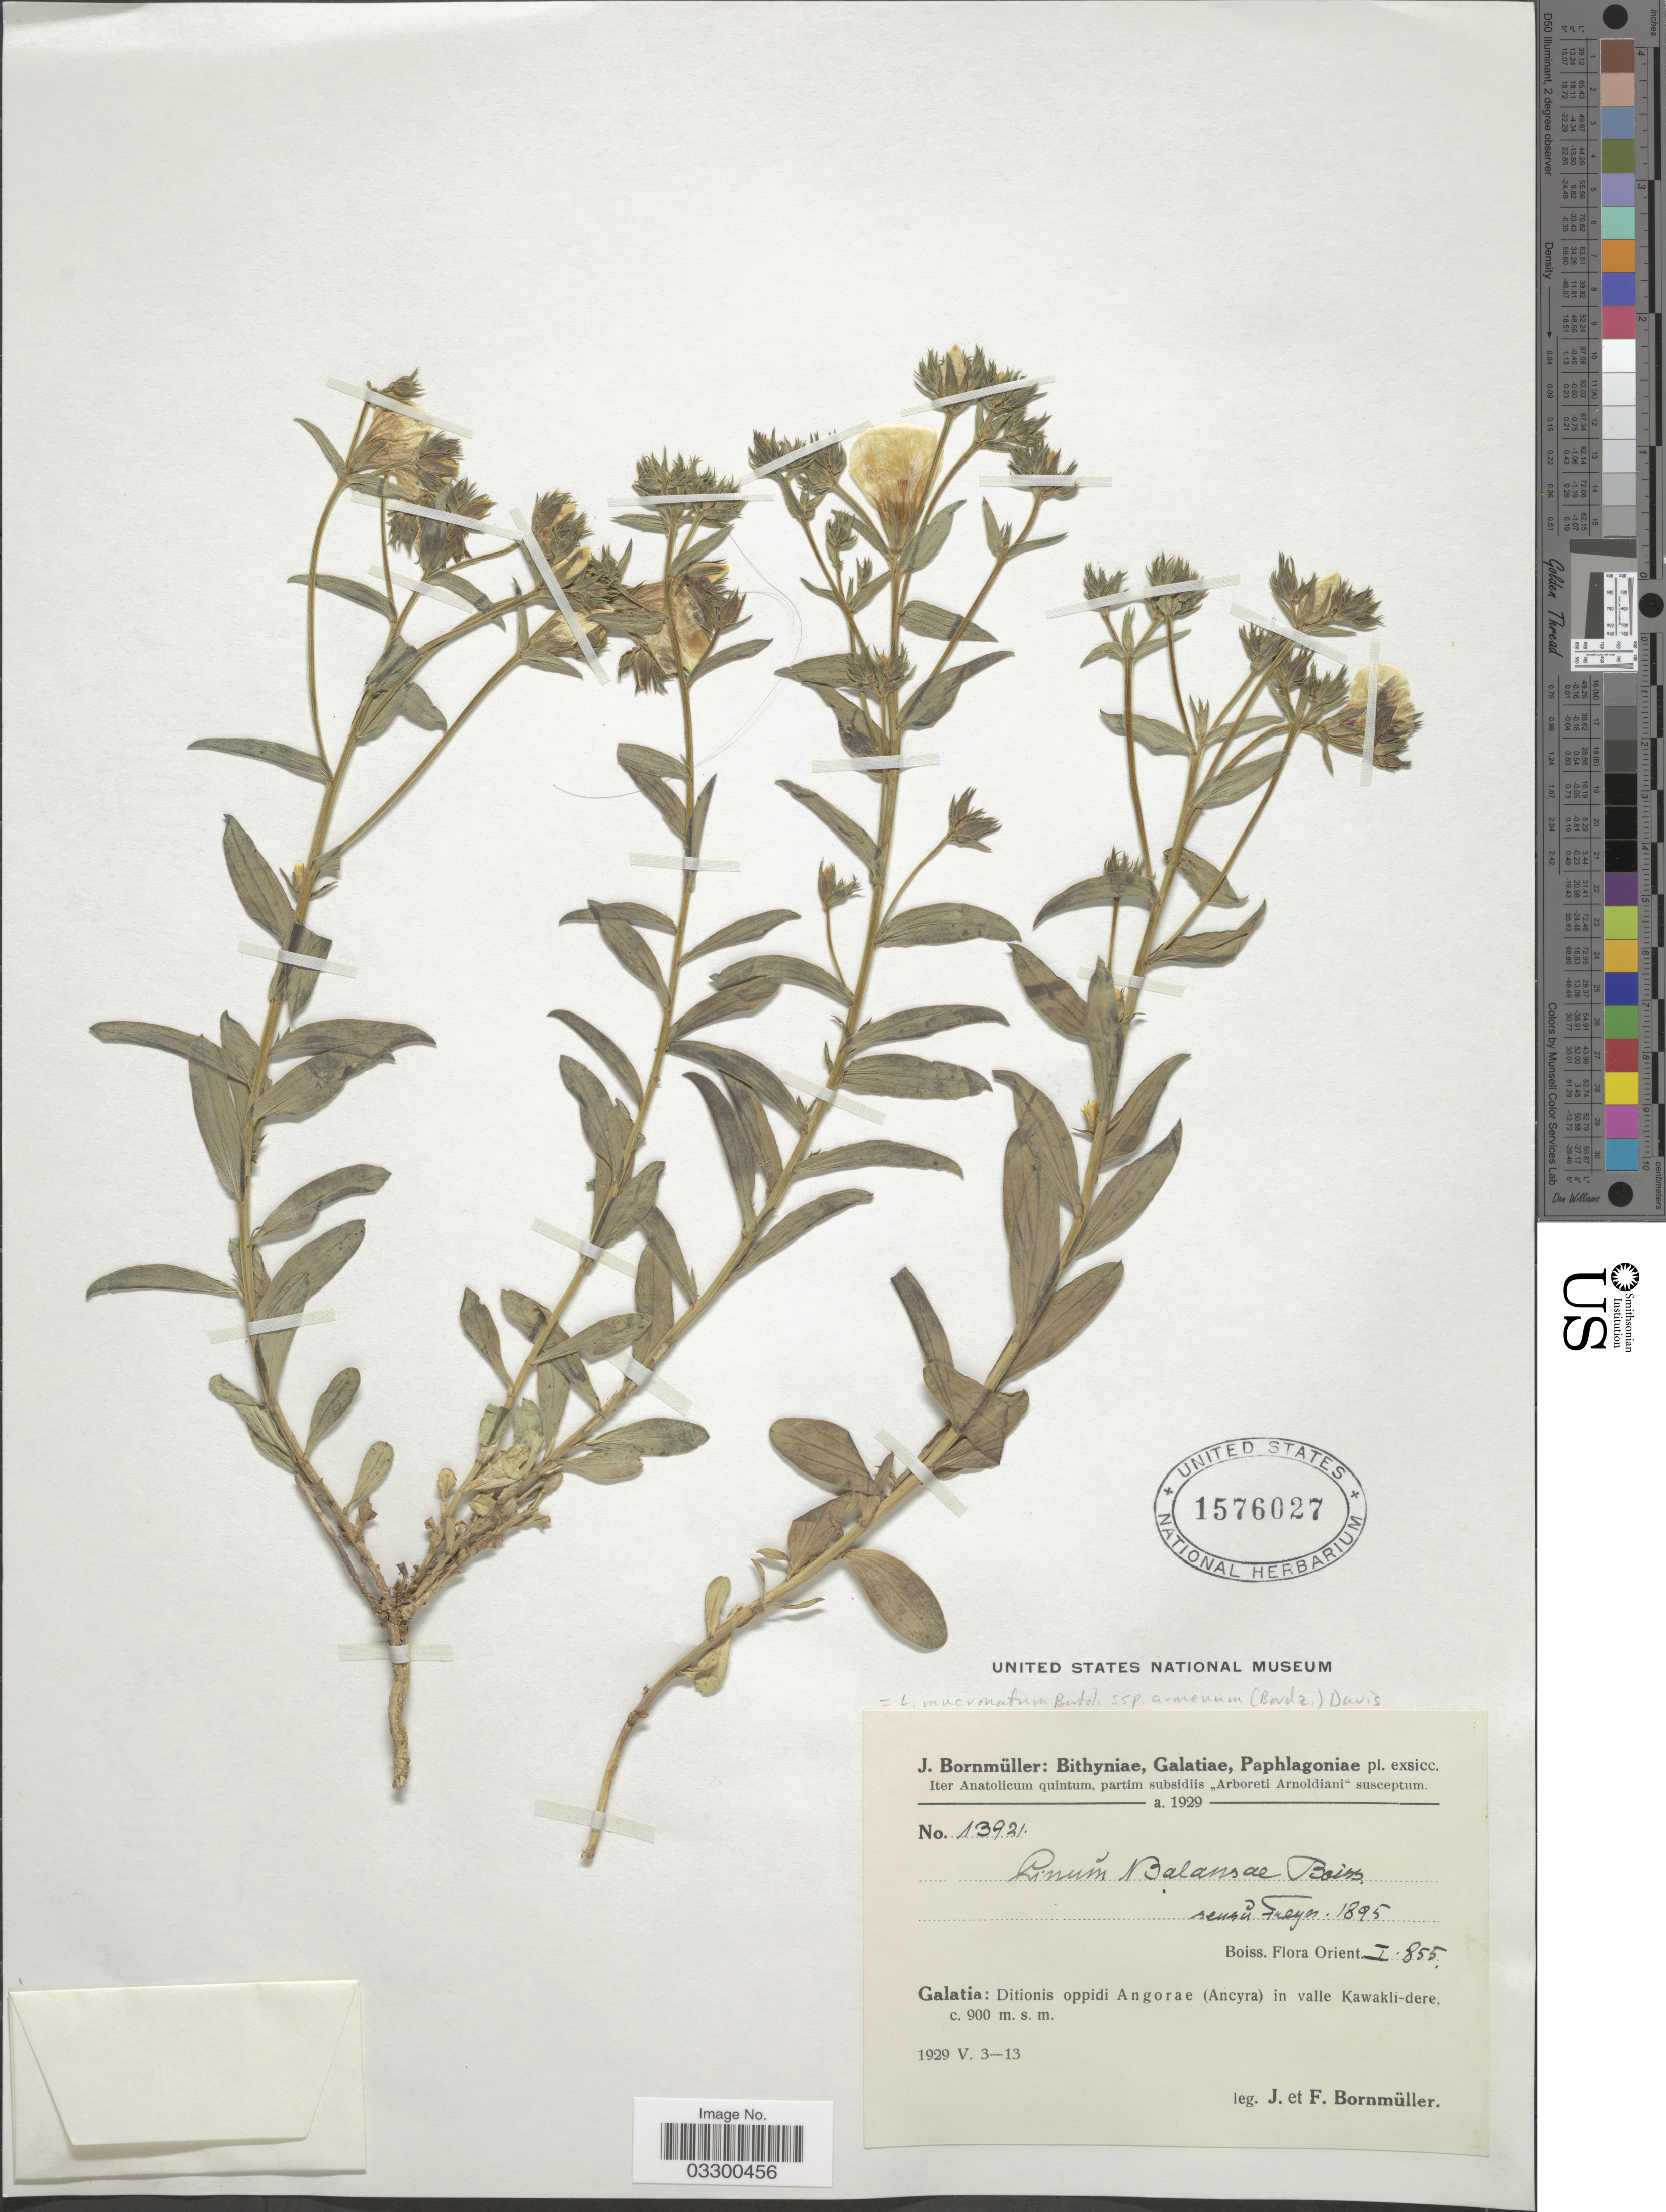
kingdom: Plantae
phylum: Tracheophyta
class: Magnoliopsida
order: Malpighiales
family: Linaceae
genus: Linum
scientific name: Linum mucronatum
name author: Bertol.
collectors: J. Bornmüller & F. Bornmüller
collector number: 13921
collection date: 1929-05-03/1929-05-13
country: Turkey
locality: Boiss. Flora Orient. [unsure placement] Galatia: Ditionis oppide Angorae (Ancyra) in valle Kawakli-dere.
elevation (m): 900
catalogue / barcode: US 1576027